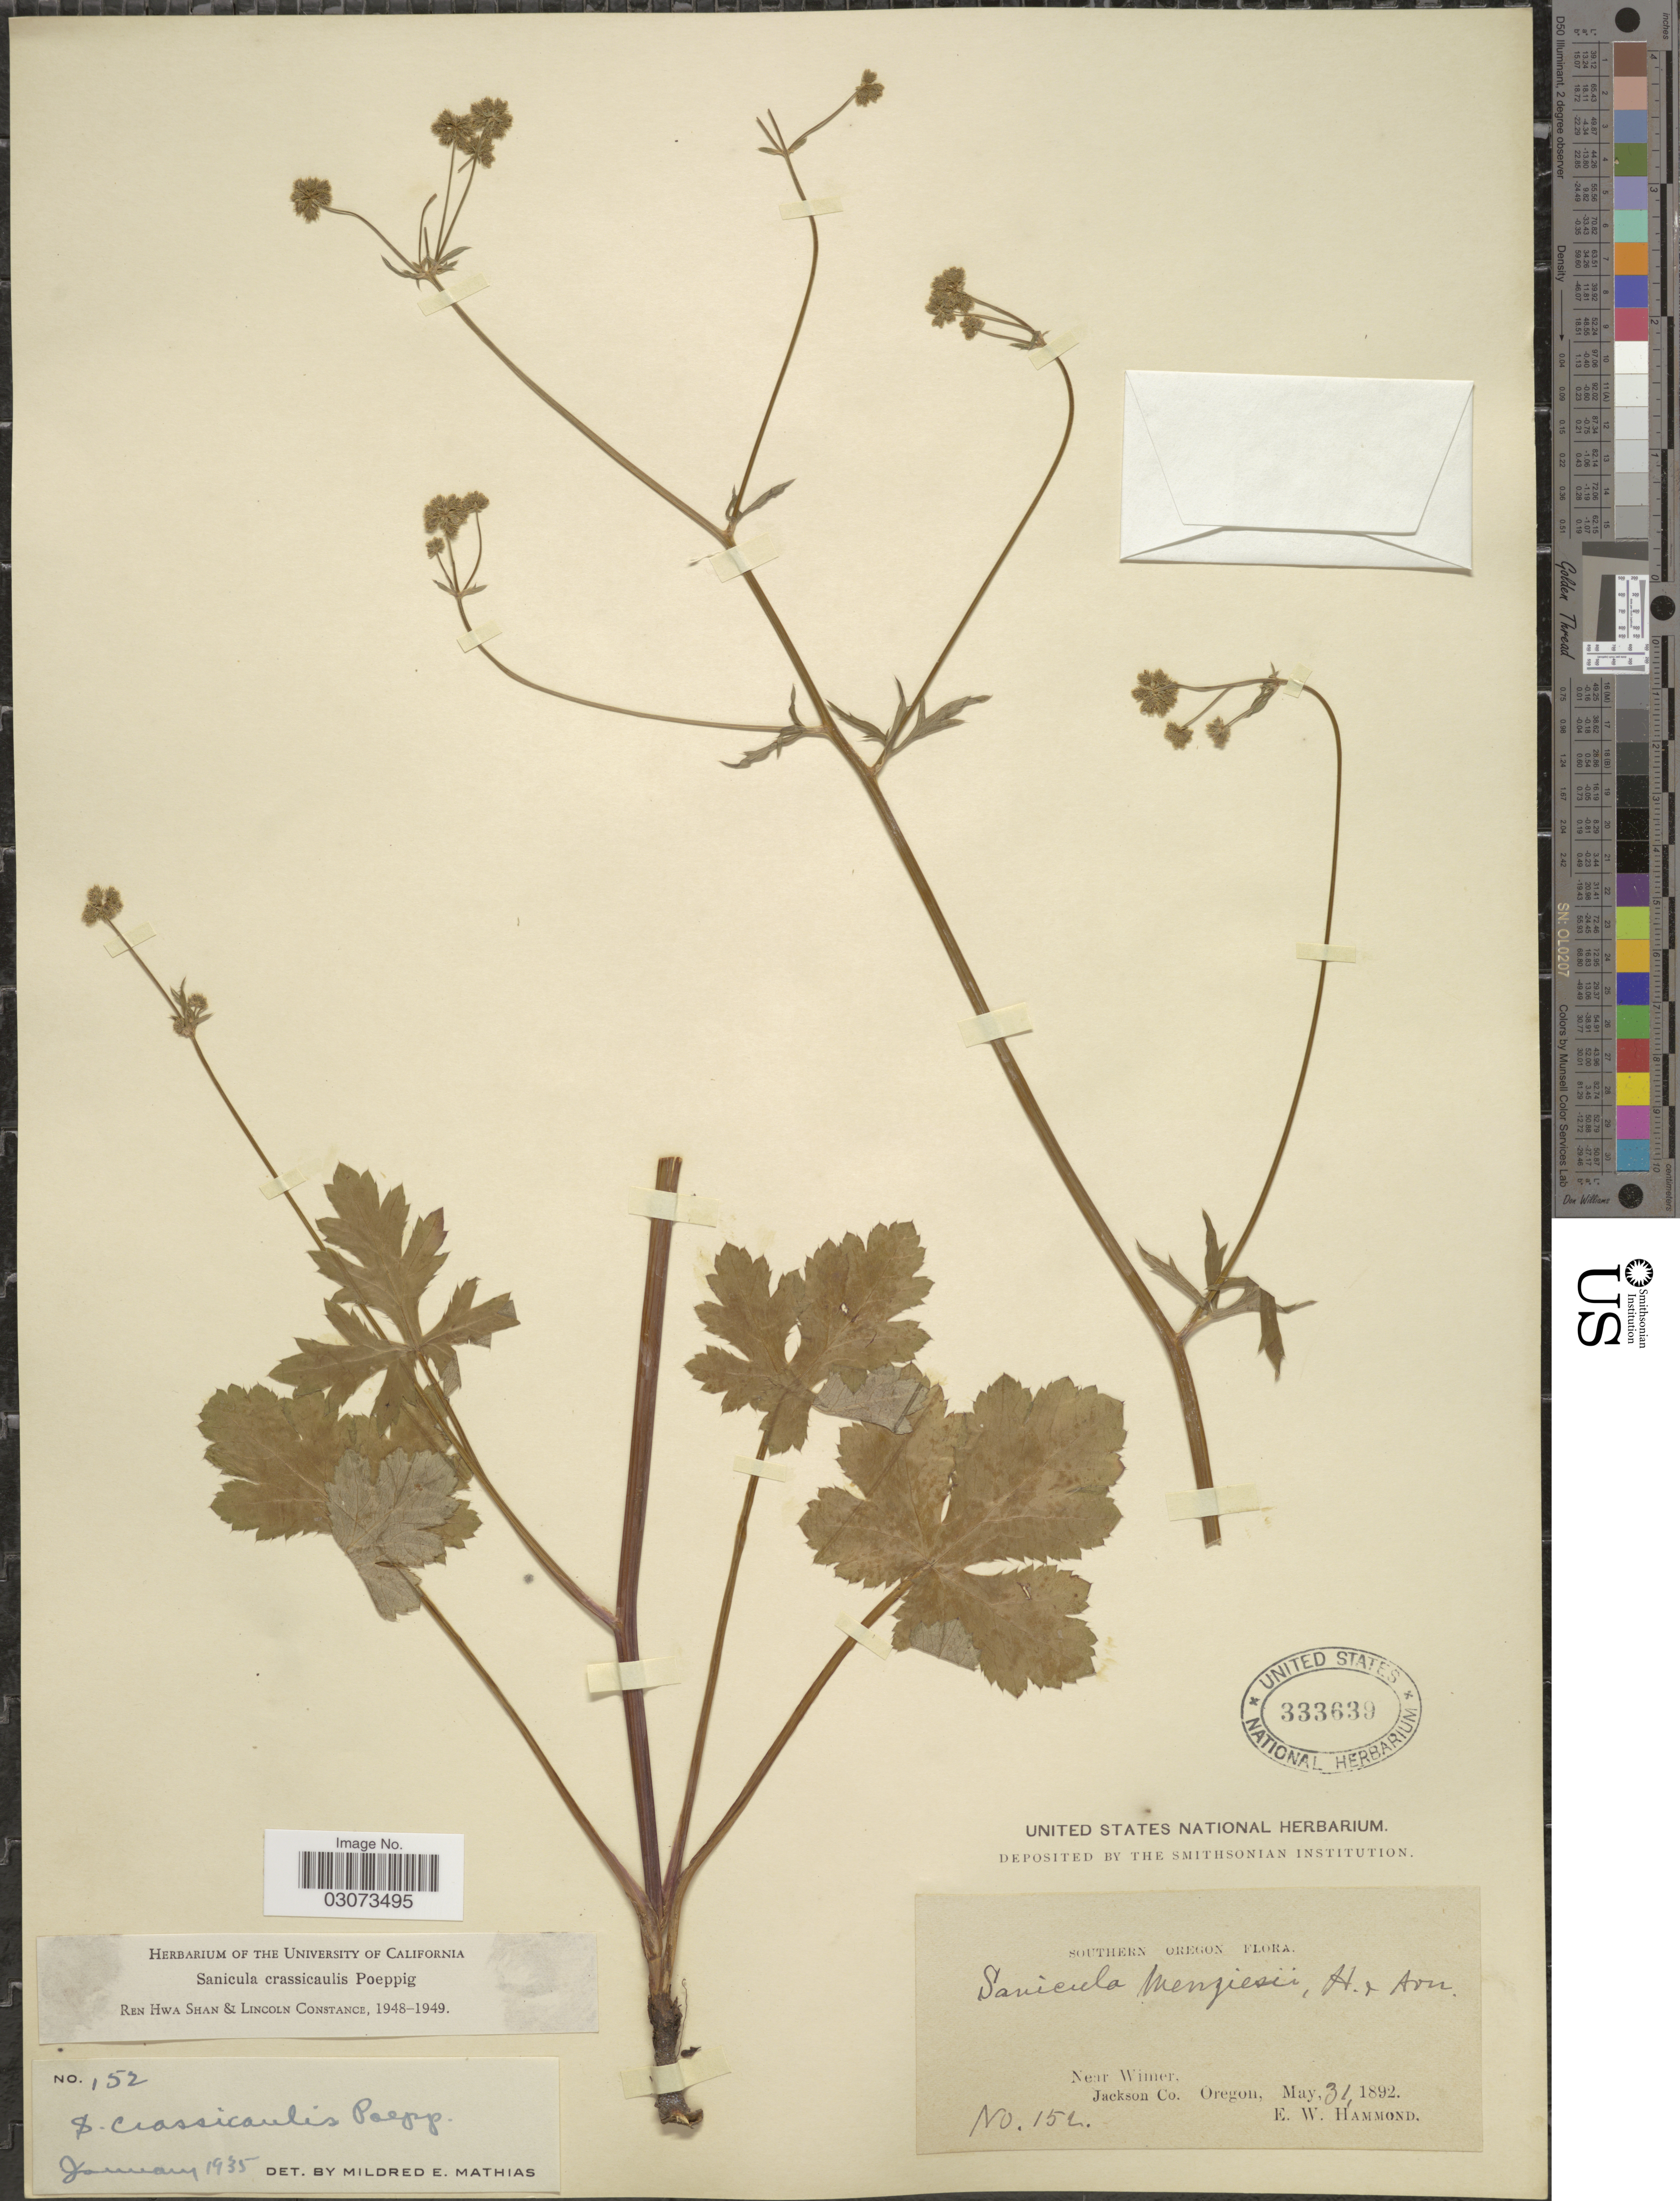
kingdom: Plantae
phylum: Tracheophyta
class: Magnoliopsida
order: Apiales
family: Apiaceae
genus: Sanicula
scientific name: Sanicula crassicaulis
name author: Poepp. ex DC.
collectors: E. Hammond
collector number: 152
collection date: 1892-05-31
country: United States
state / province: Oregon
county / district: Jackson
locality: Southern Oregon. Near Wimer. Jackson Co.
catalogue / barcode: US 333639